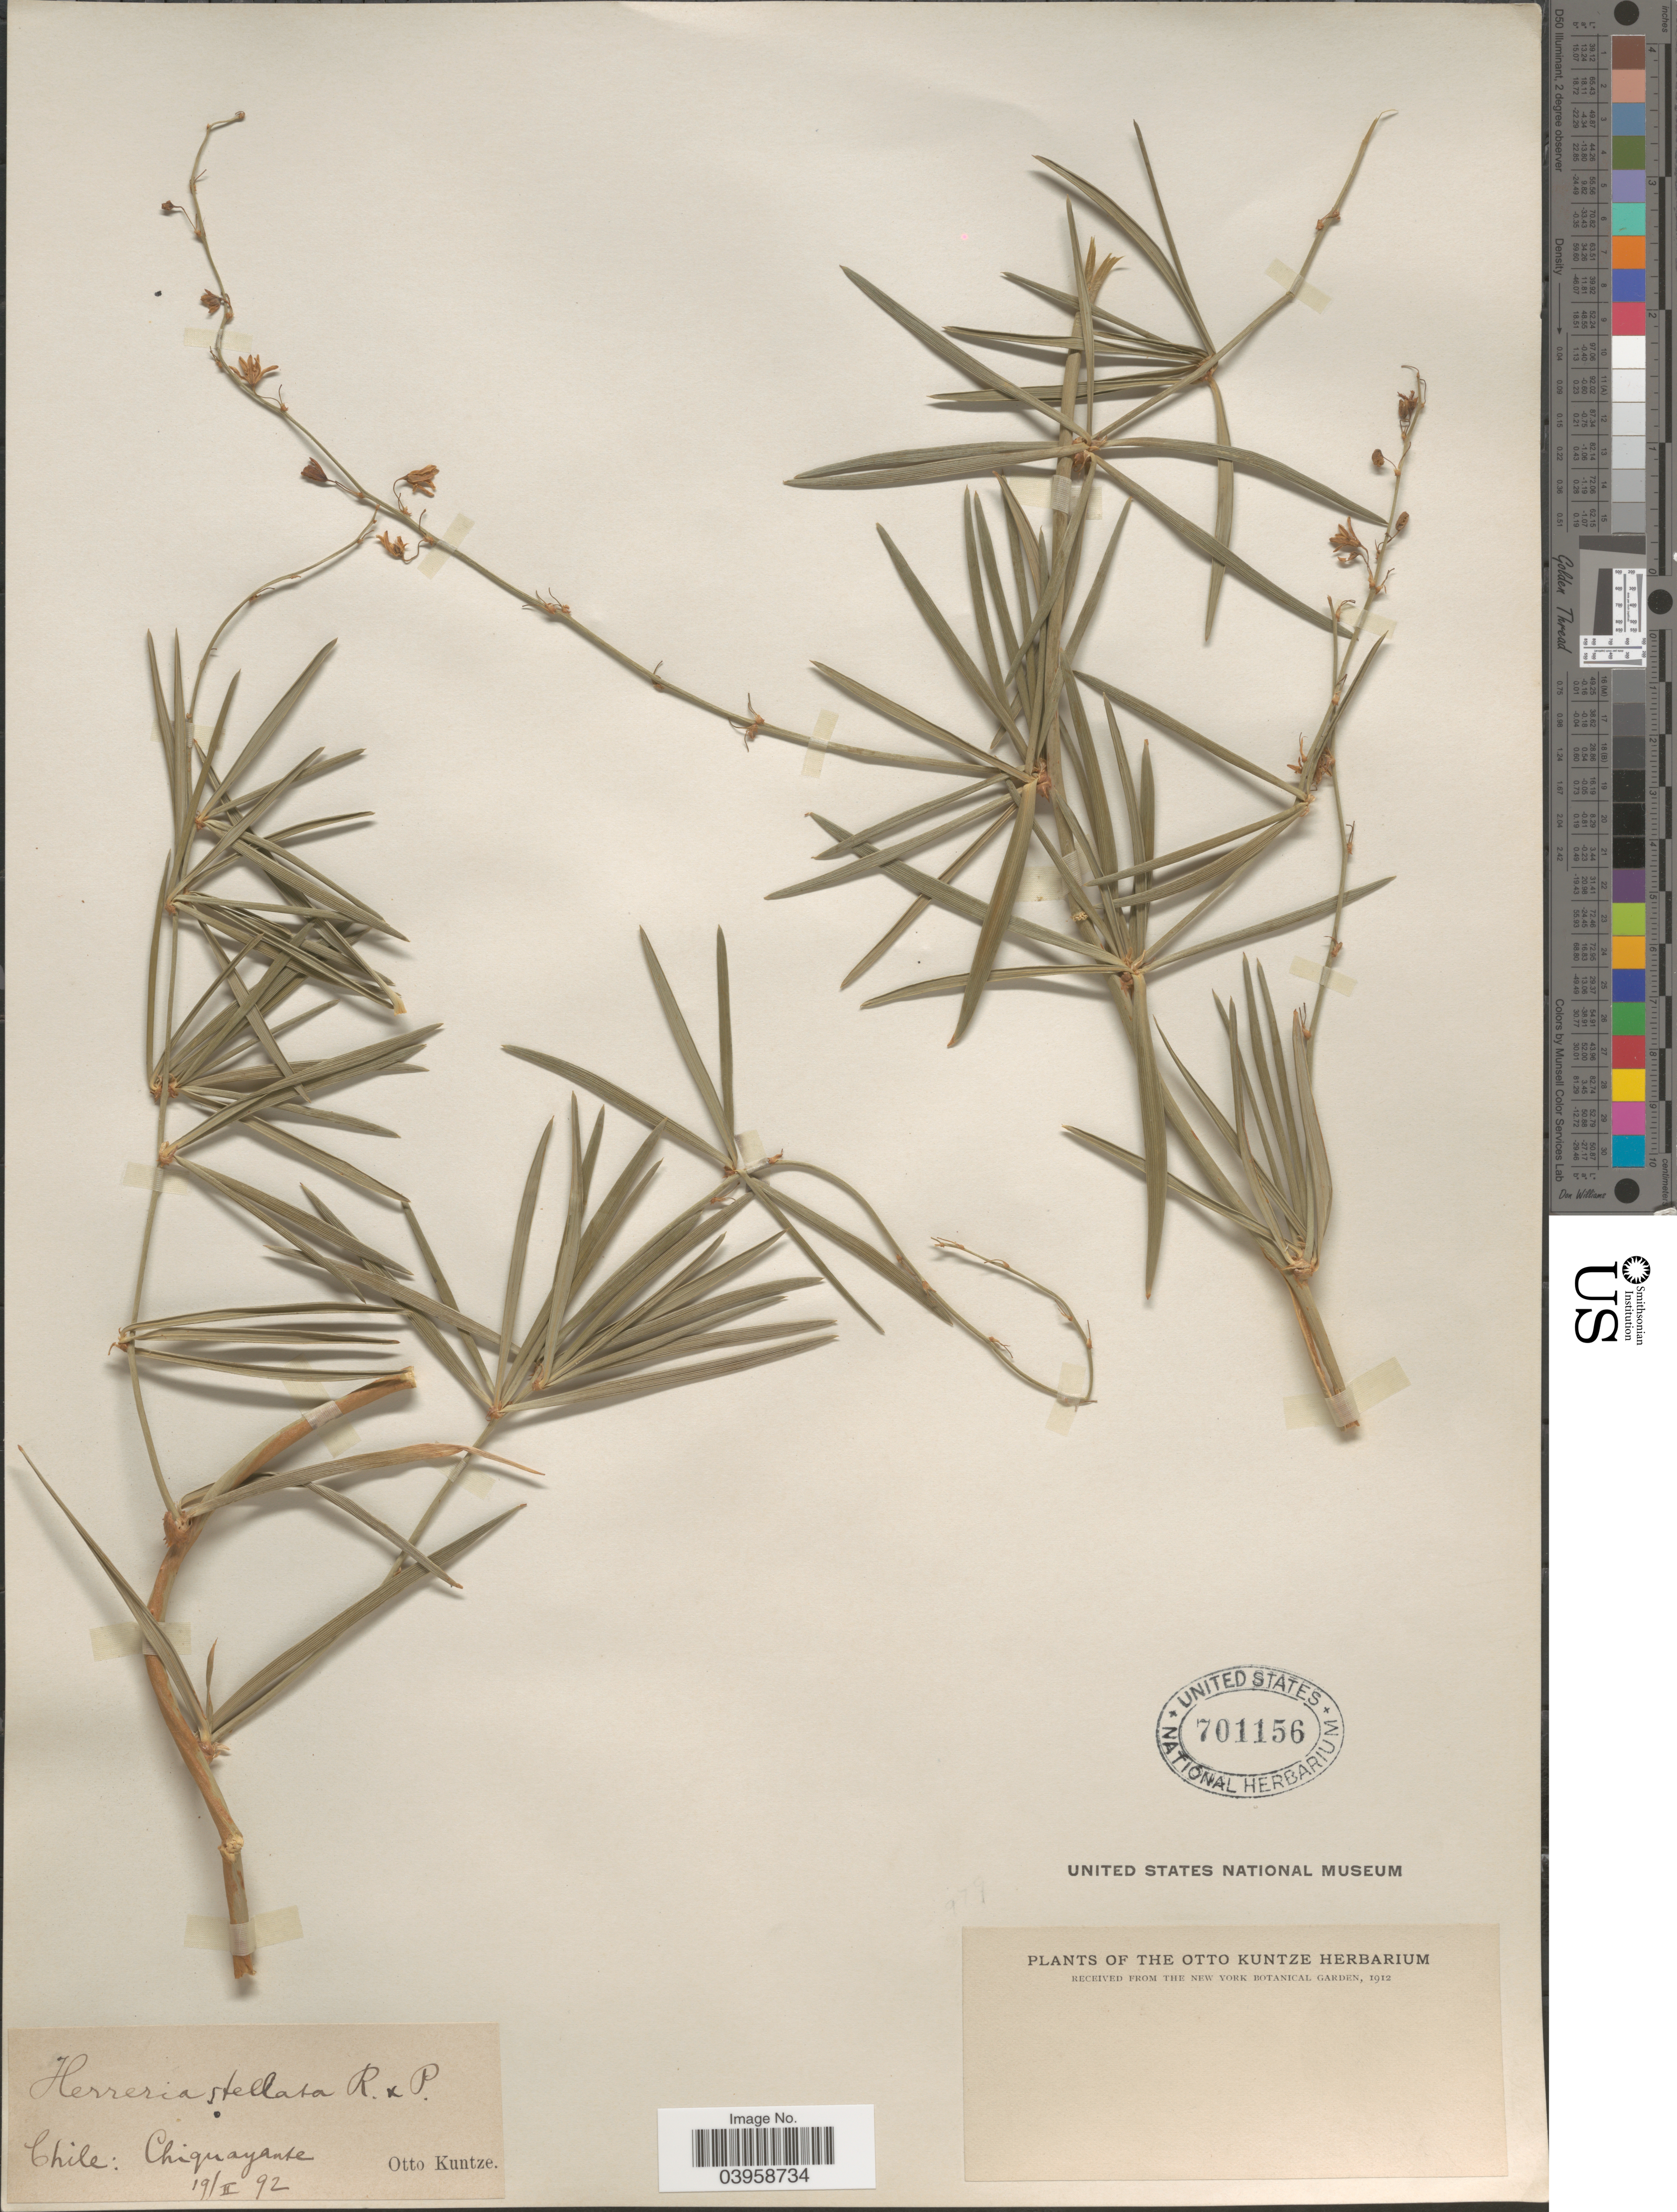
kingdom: Plantae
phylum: Tracheophyta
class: Liliopsida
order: Asparagales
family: Asparagaceae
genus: Herreria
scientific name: Herreria stellata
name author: Ruiz & Pav.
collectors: C.E.O. Kuntze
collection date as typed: Transcribed d/m/y: 19/2/92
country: Chile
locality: Chiguayante.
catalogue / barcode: US 701156